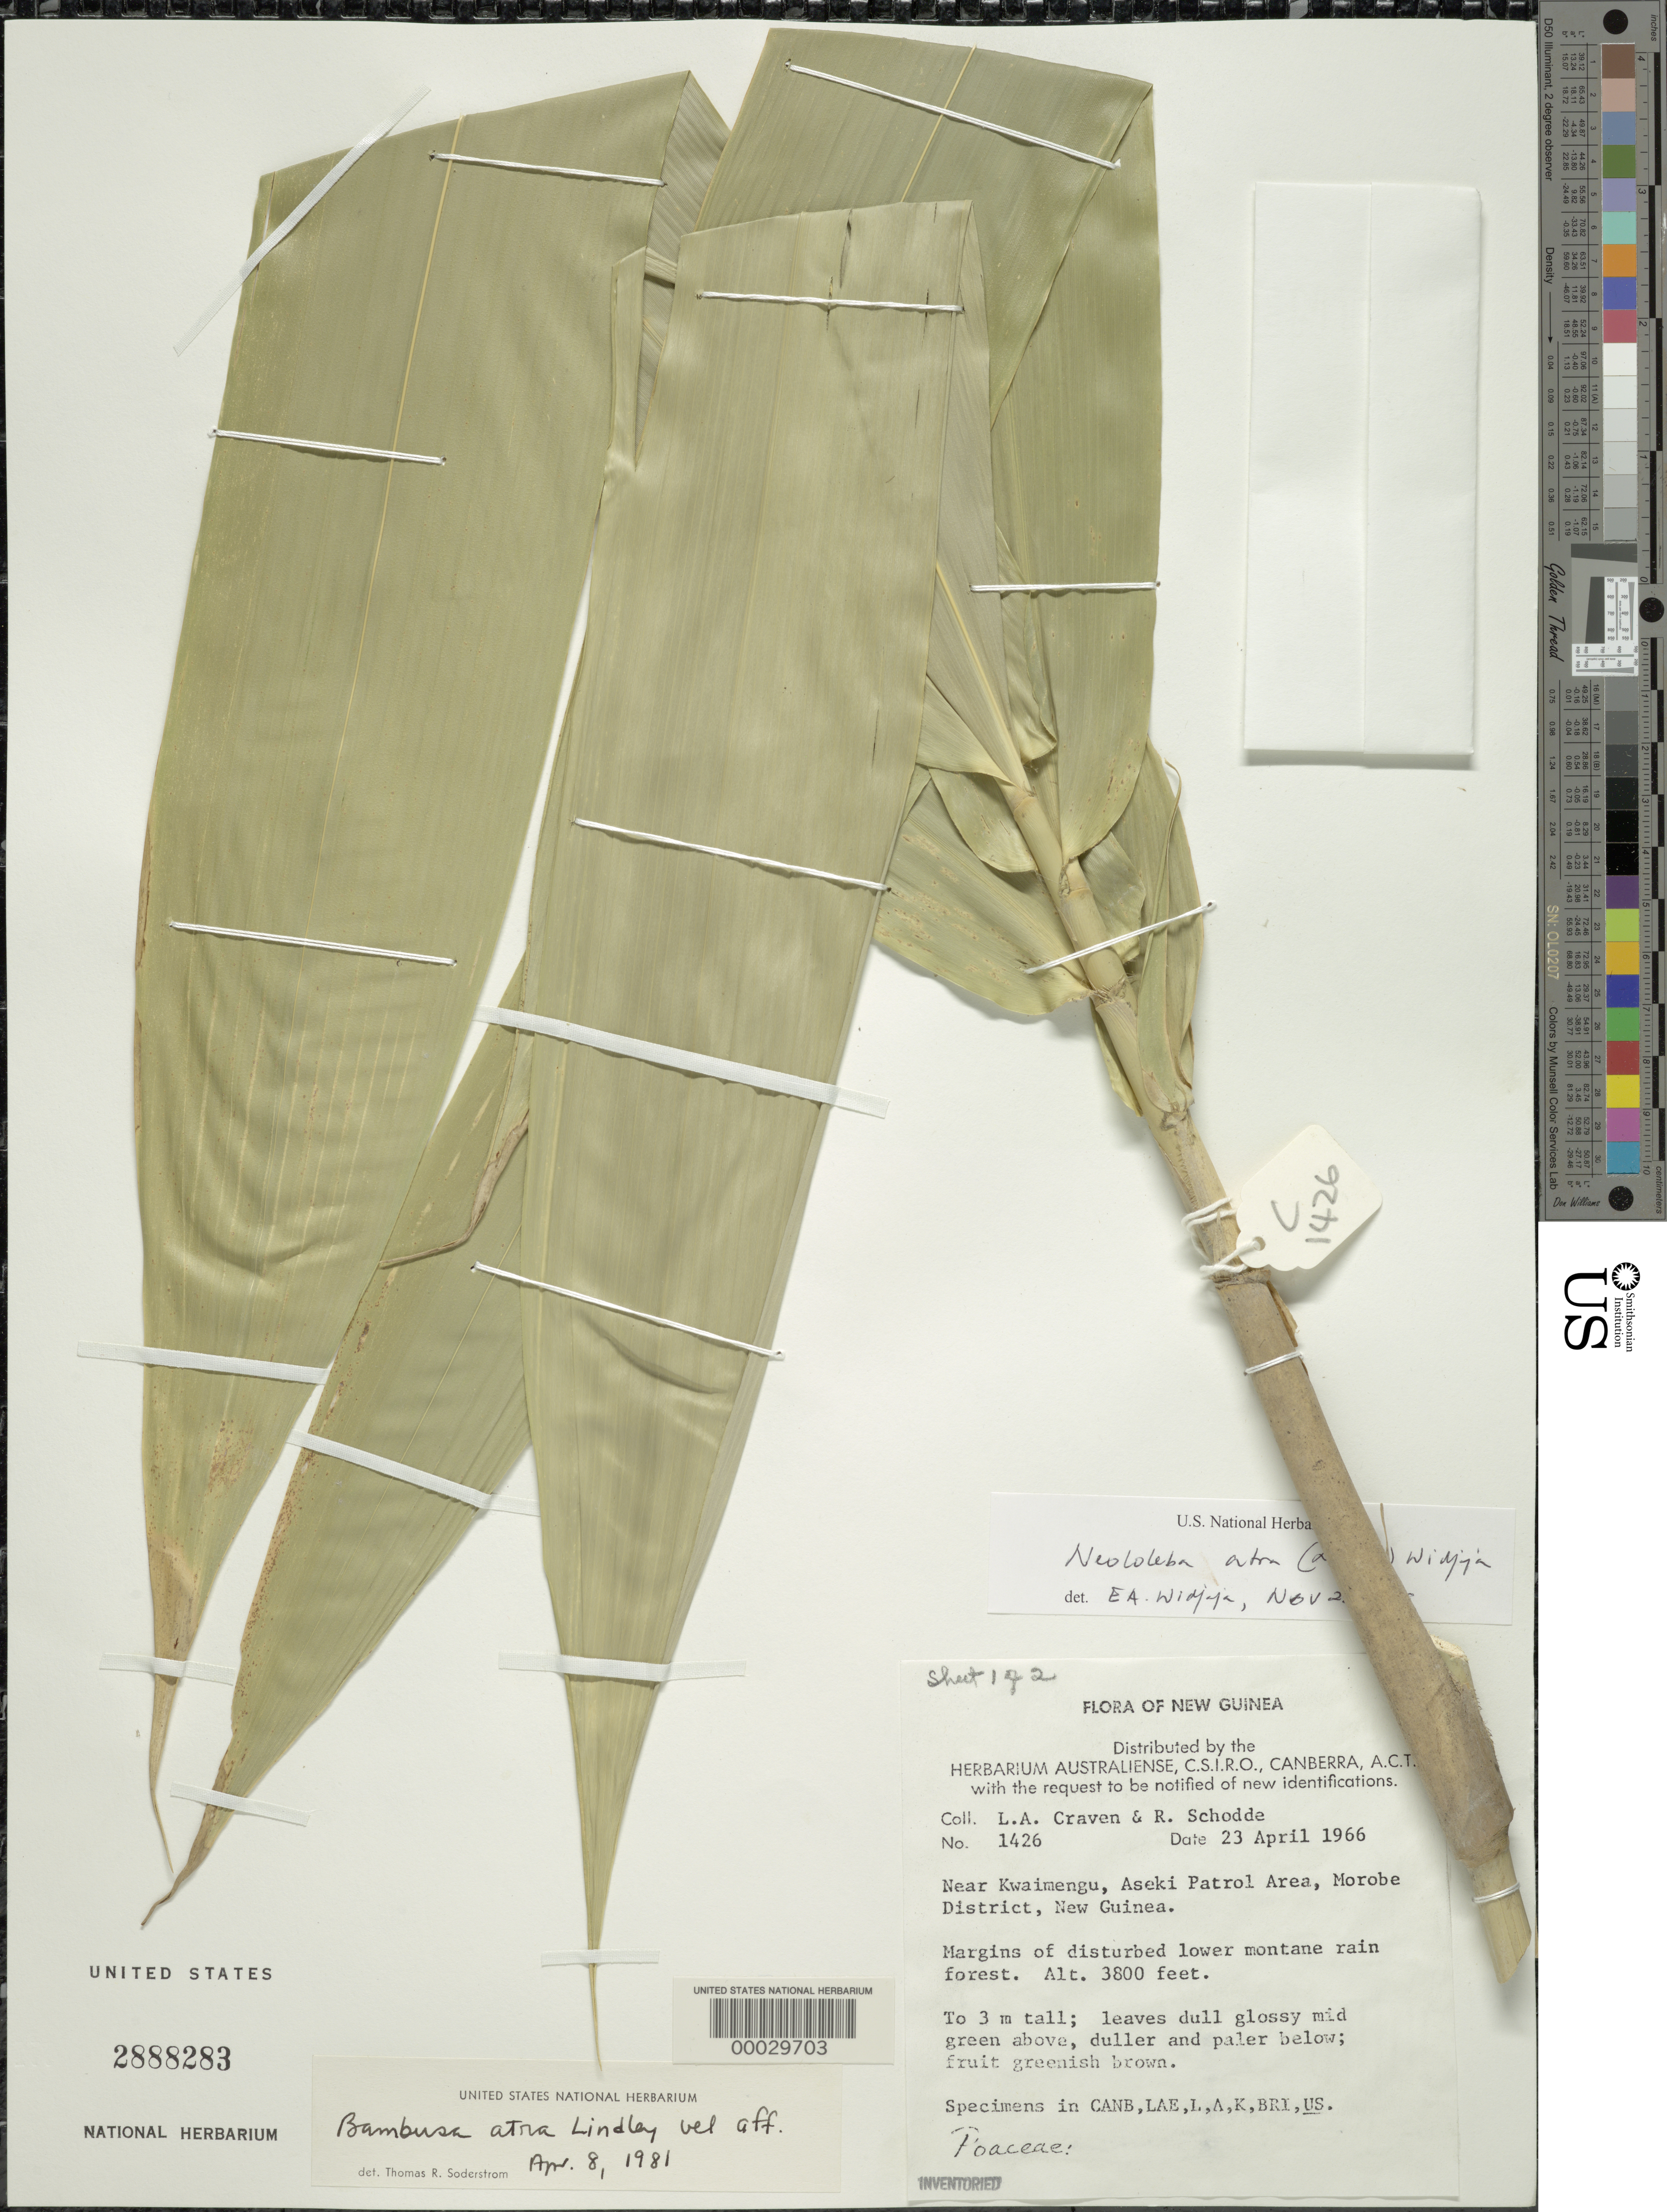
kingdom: Plantae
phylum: Tracheophyta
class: Liliopsida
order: Poales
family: Poaceae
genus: Neololeba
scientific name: Neololeba atra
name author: (Lindl.) Widjaja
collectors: L. A. Craven & R. Schodde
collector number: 1426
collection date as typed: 23 Apr 1966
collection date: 1966-04-23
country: Papua New Guinea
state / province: Morobe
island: New Guinea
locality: Near Kwaimengu, Aseki Patrol Area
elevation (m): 1159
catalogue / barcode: US 2888283